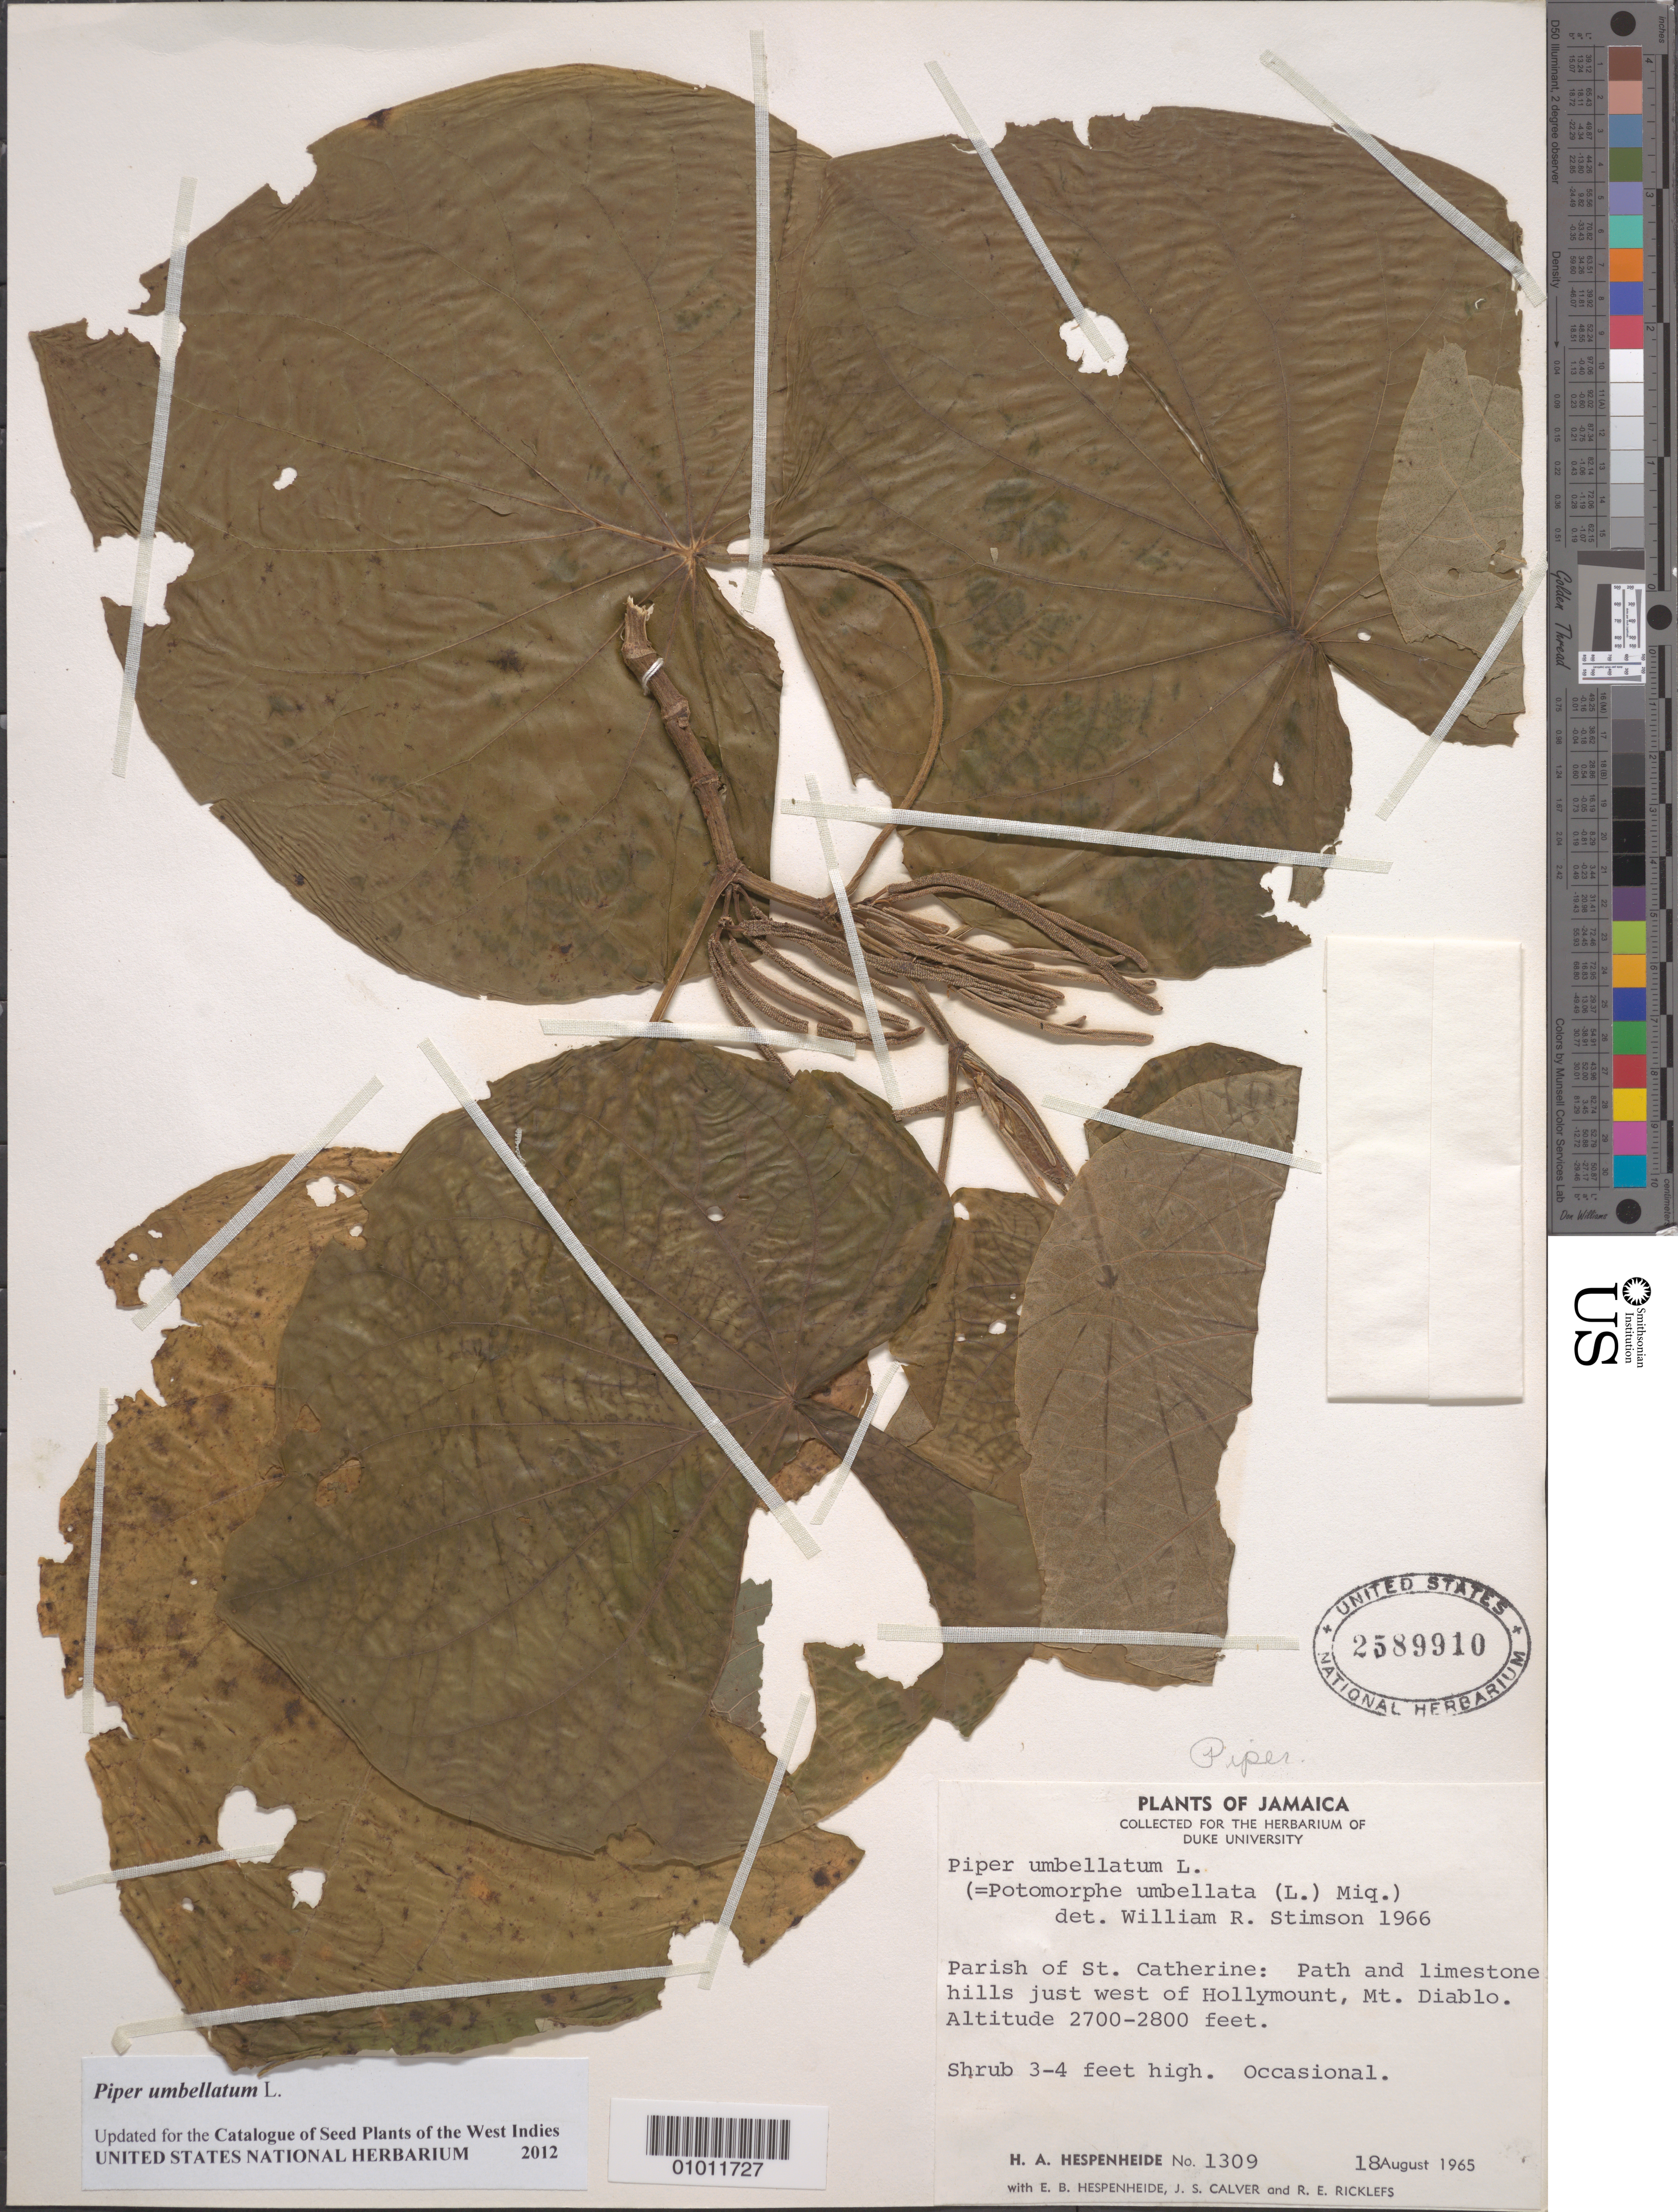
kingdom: Plantae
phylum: Tracheophyta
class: Magnoliopsida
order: Piperales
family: Piperaceae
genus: Piper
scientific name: Piper umbellatum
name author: L.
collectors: H. A. Hespenheide, E. Hespenheide, J. Calver & R. Ricklefs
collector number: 1309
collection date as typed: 18 Aug 1965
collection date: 1965-08-18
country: Jamaica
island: Jamaica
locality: Parish of St. Catherine: Path and limestone hills just W of Hollymount, Mt. Diablo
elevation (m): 823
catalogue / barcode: US 2589910